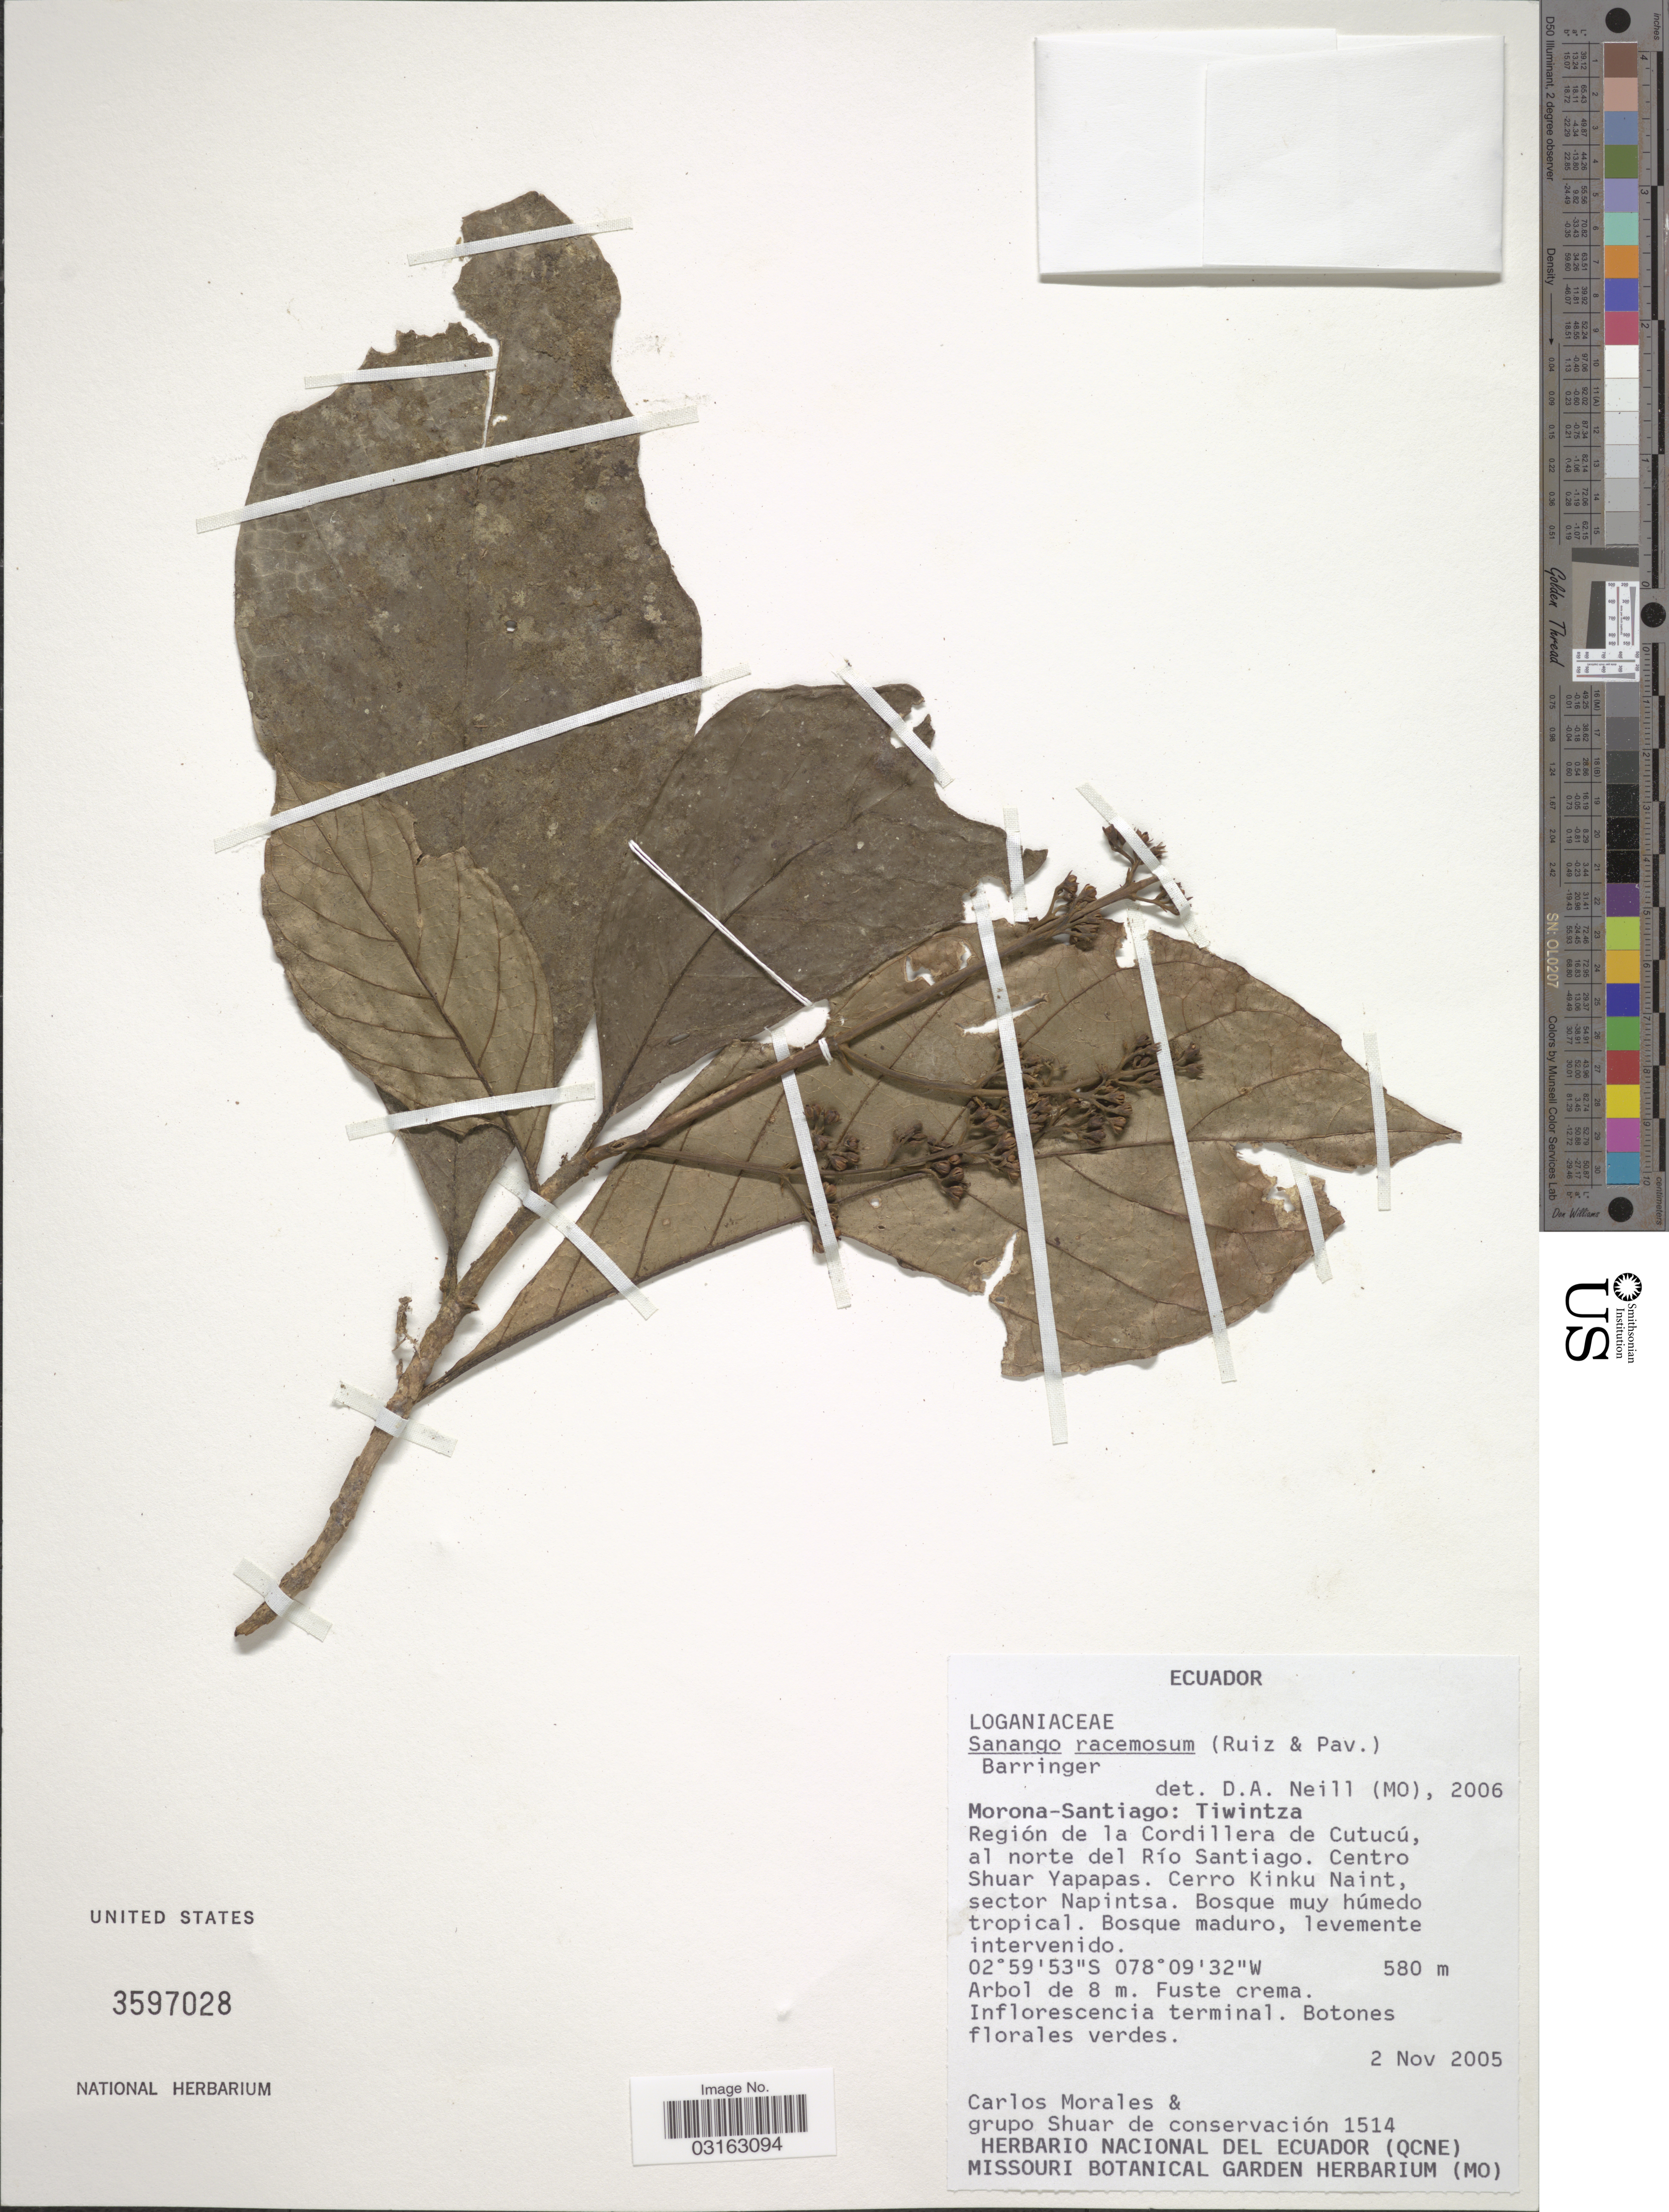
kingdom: Plantae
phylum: Tracheophyta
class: Magnoliopsida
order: Lamiales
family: Gesneriaceae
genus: Sanango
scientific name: Sanango racemosum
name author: (Ruiz & Pav.) Barringer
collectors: C. Morales & Grupo Shuar de conservación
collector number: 1514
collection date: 2005-11-02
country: Ecuador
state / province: Morona-Santiago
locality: Tiwintza. Región de la Cordillera de Cutucú, al norte del Río Santiago. Centro Shuar Yapapas. Cerro Kinku Naint, sector Napintsa.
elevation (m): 580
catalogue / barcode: US 3597028